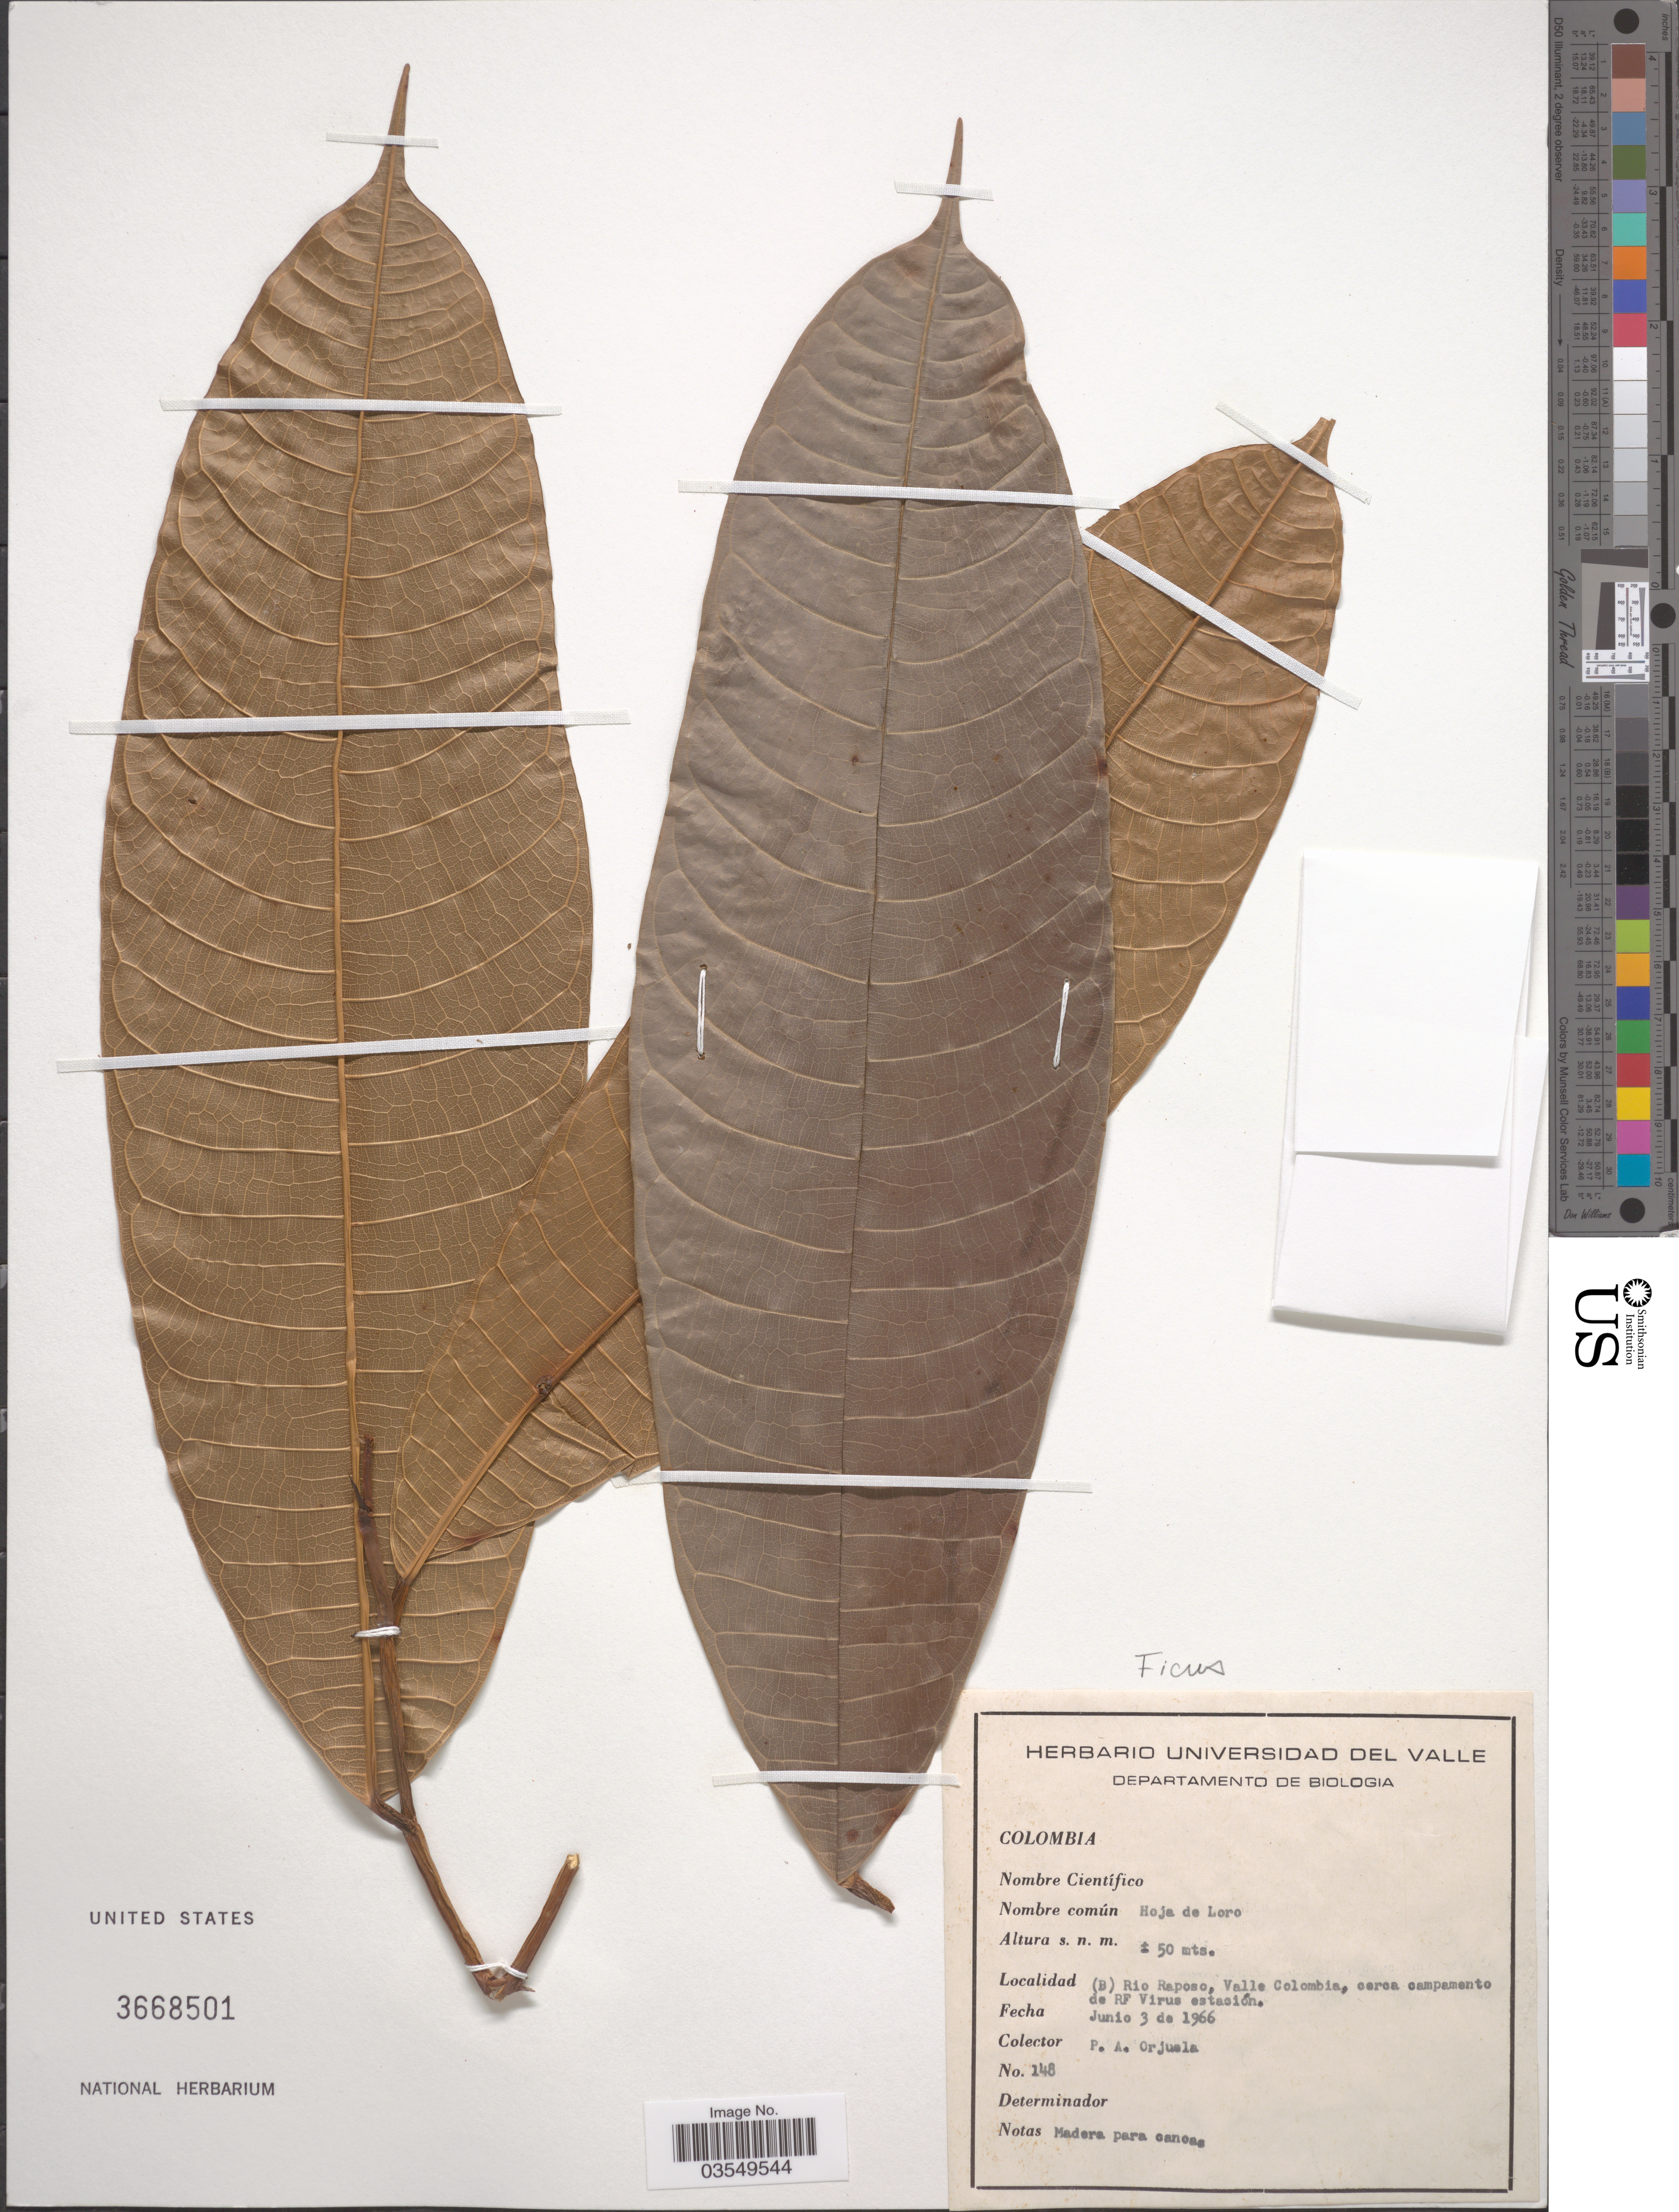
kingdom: Plantae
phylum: Tracheophyta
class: Magnoliopsida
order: Rosales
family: Moraceae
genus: Ficus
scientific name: Ficus sp.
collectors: P. A. Orjuela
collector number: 148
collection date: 1966-06-03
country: Colombia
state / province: Valle del Cauca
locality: (B) Rio Raposo, Valle Colombia, cerca campamento de RF Virus estación.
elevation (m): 50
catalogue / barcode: US 3668501